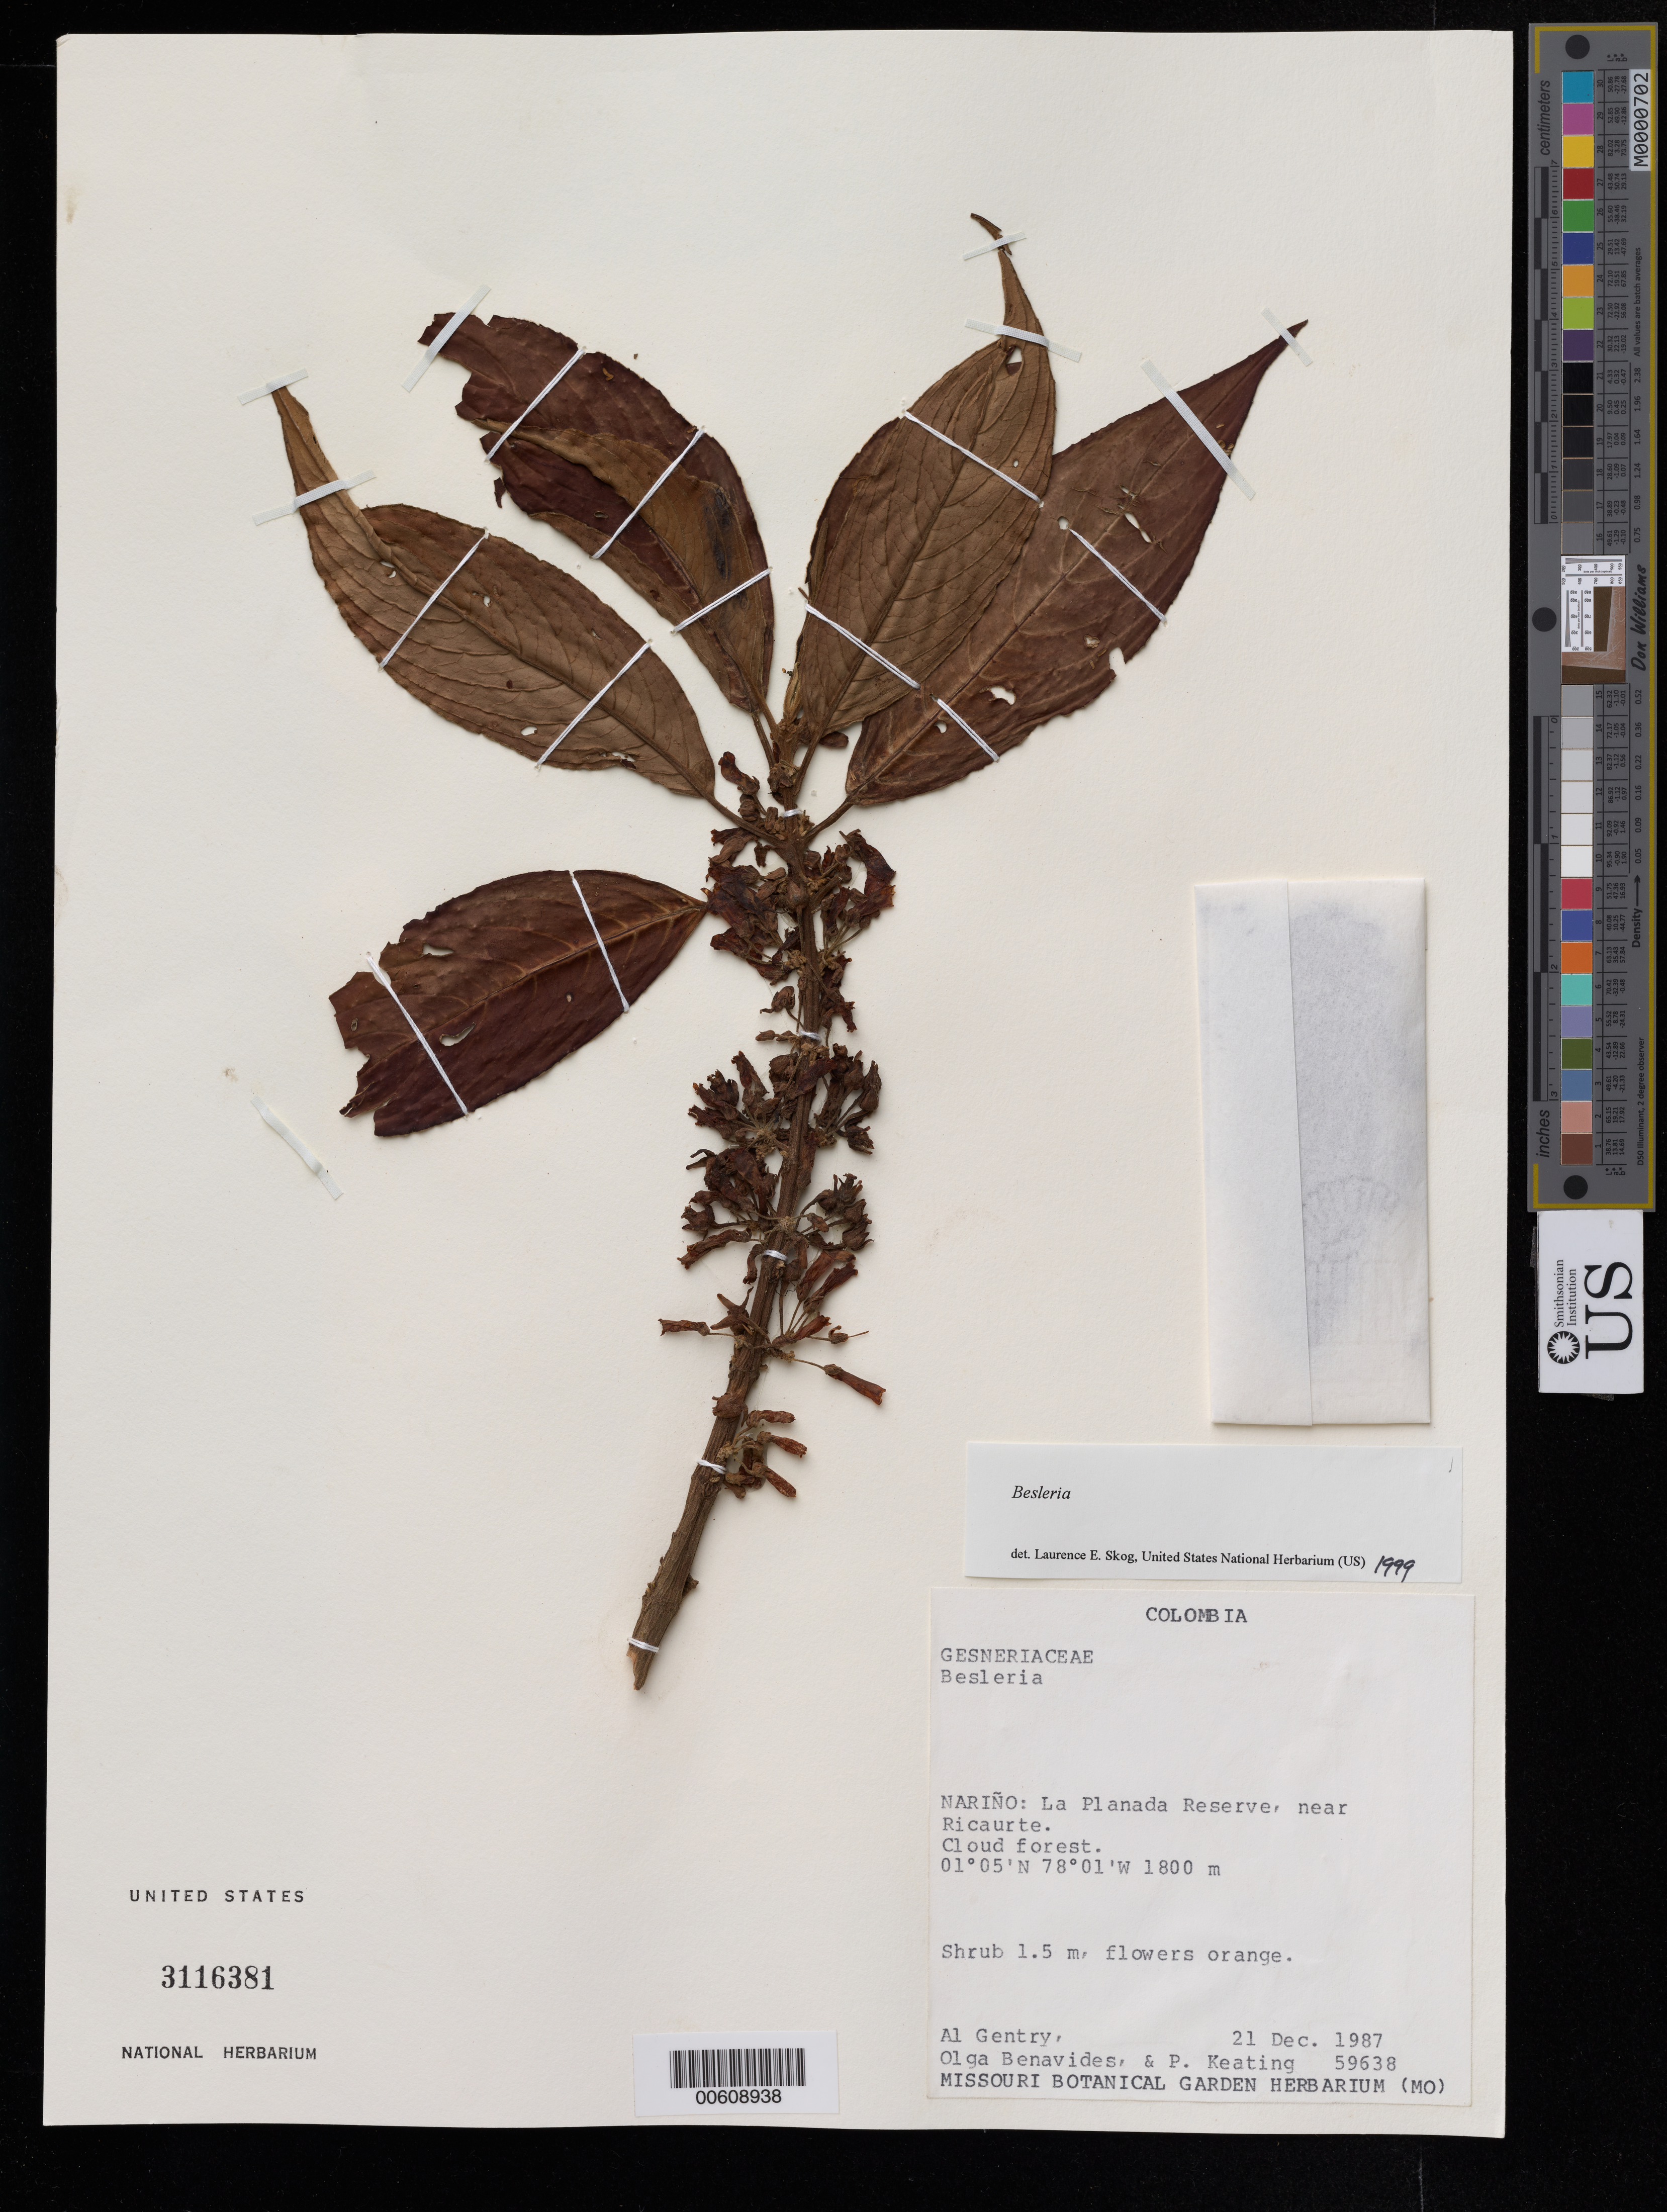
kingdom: Plantae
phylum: Tracheophyta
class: Magnoliopsida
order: Lamiales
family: Gesneriaceae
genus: Besleria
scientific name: Besleria sp.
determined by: Skog, Laurence E.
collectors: A. H. Gentry, Olga S. de Benavides & P. Keating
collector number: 59638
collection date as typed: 21 Dec 1987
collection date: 1987-12-21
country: Colombia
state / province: Nariño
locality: La Planada Reserve, near Ricaurte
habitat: Cloud forest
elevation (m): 1800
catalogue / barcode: US 3116381